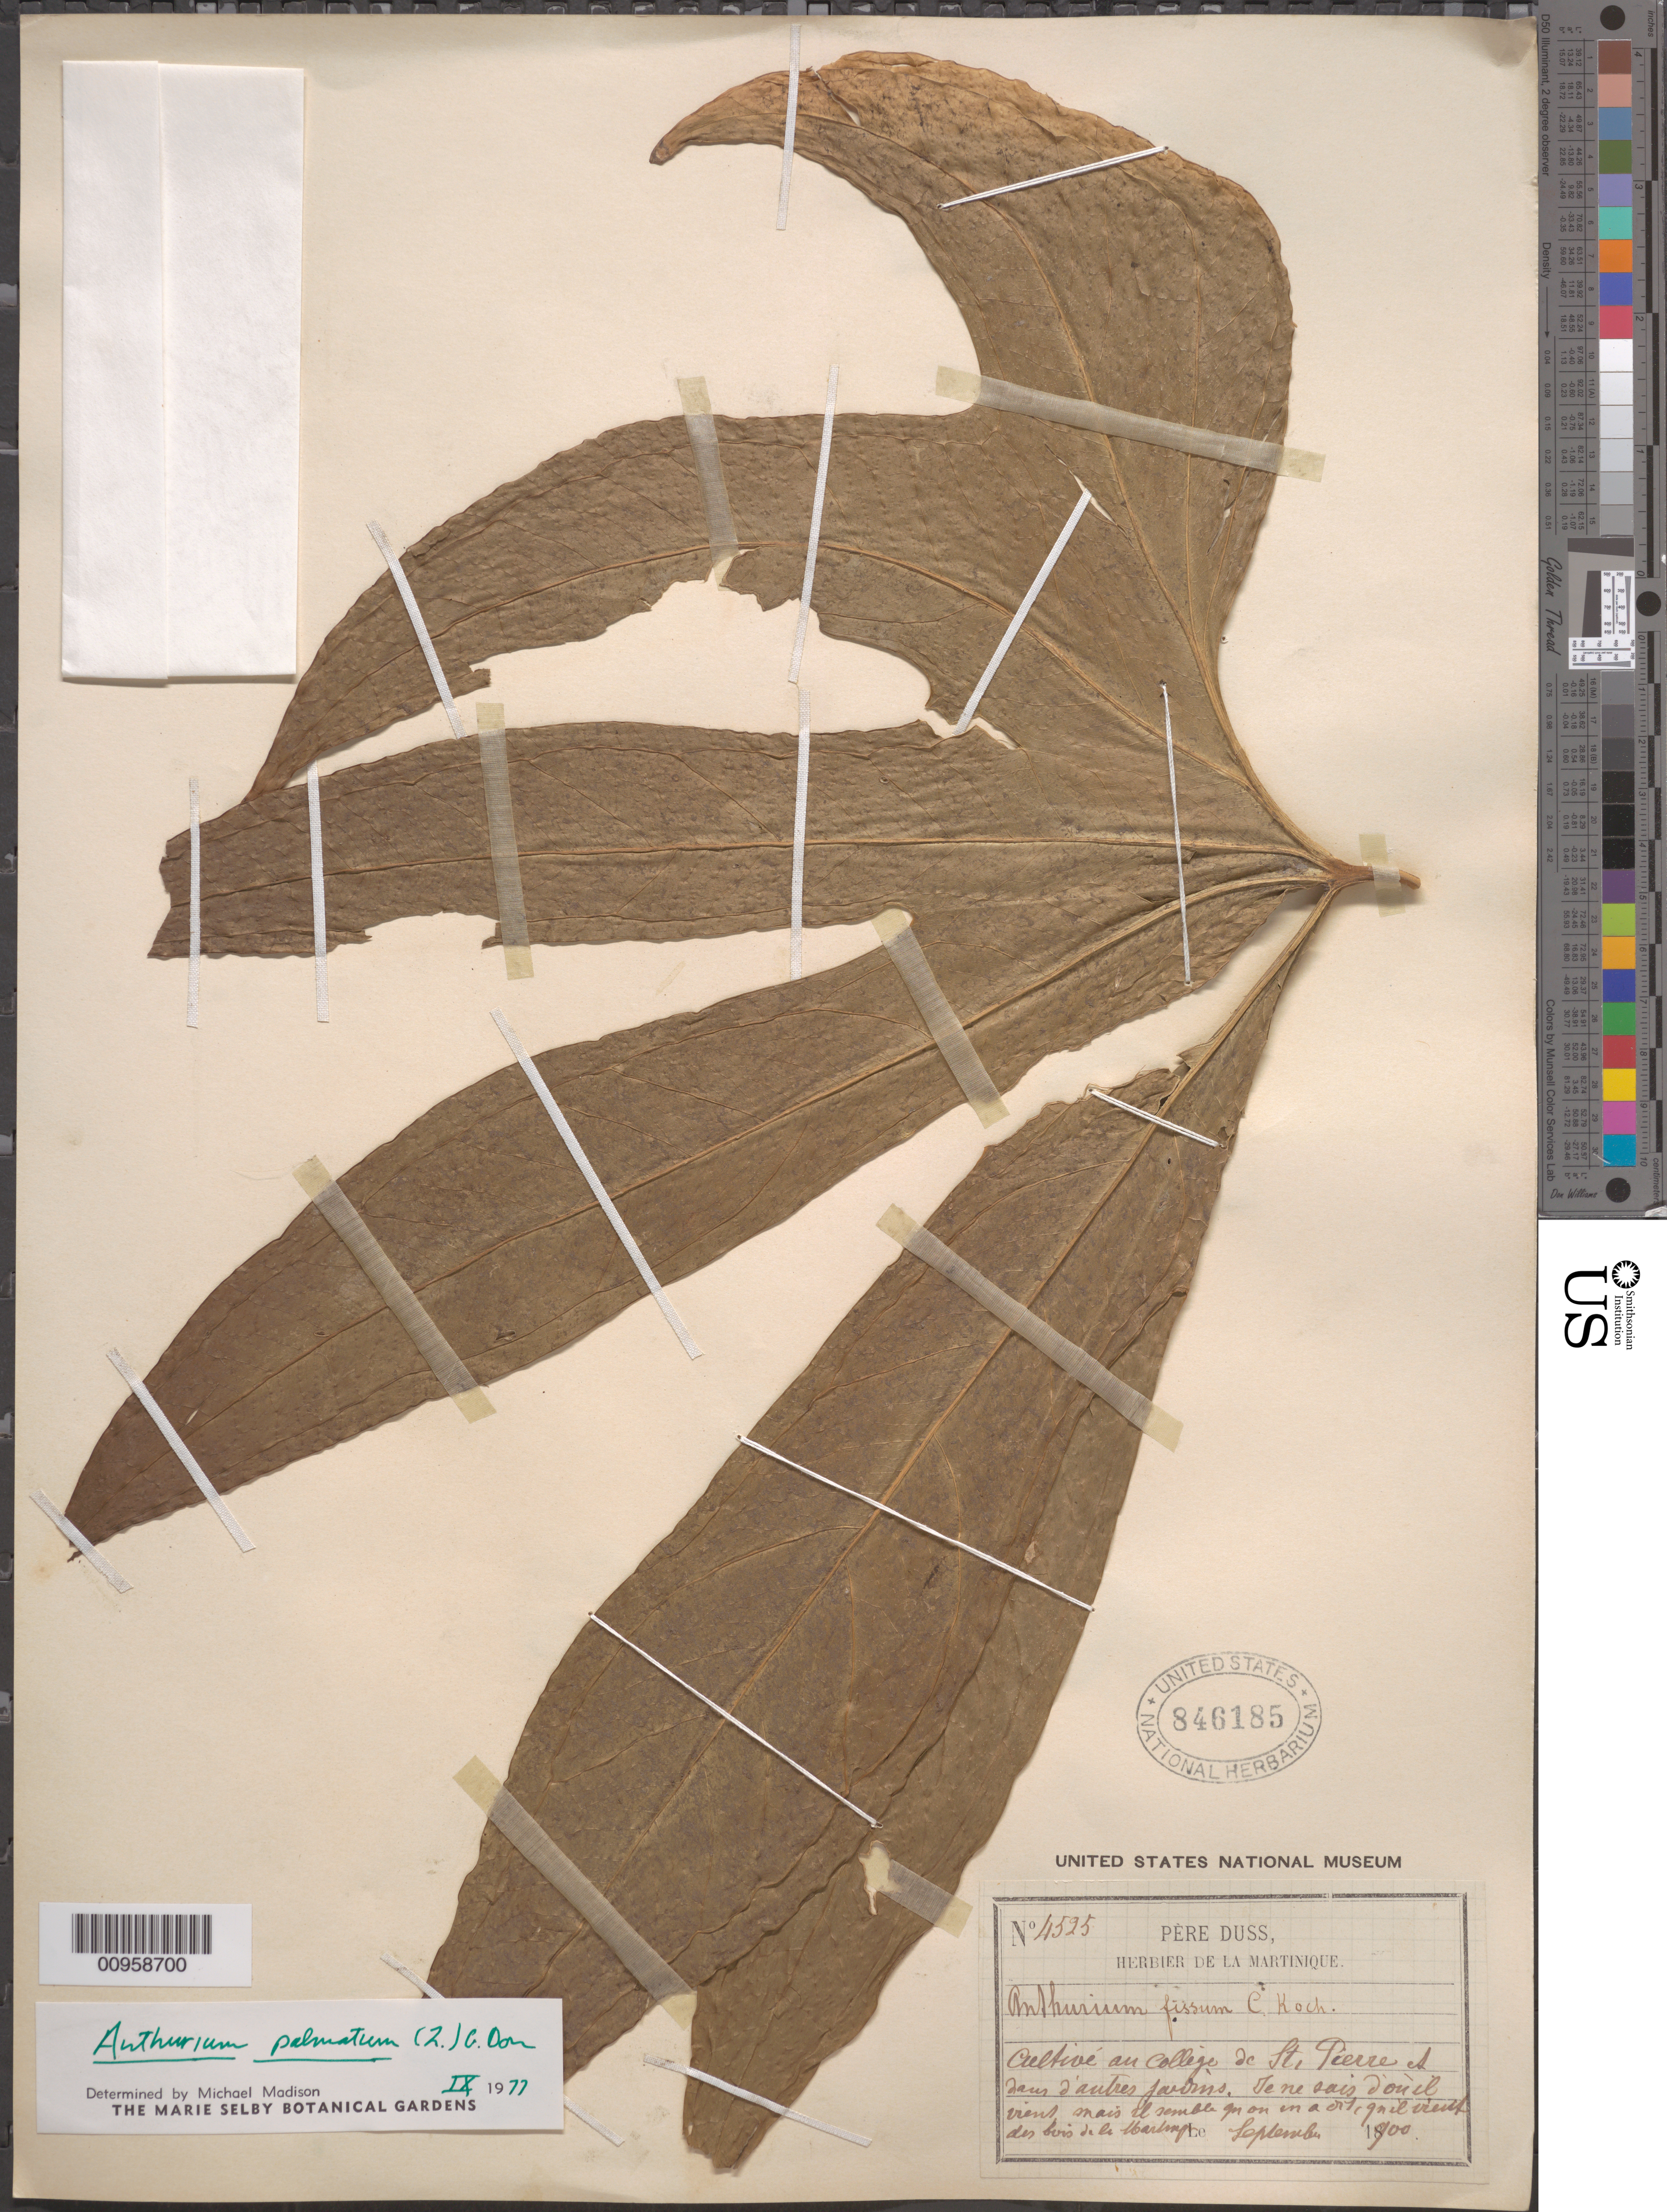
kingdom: Plantae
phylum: Tracheophyta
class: Liliopsida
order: Alismatales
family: Araceae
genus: Anthurium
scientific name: Anthurium palmatum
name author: (L.) Schott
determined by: Madison, Michael T.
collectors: Père Duss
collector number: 4525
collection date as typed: Sep 1900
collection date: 1900-09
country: Martinique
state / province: Saint-Pierre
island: Martinique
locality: Au College de St. Pierre et dans d'autres jardins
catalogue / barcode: US 846185